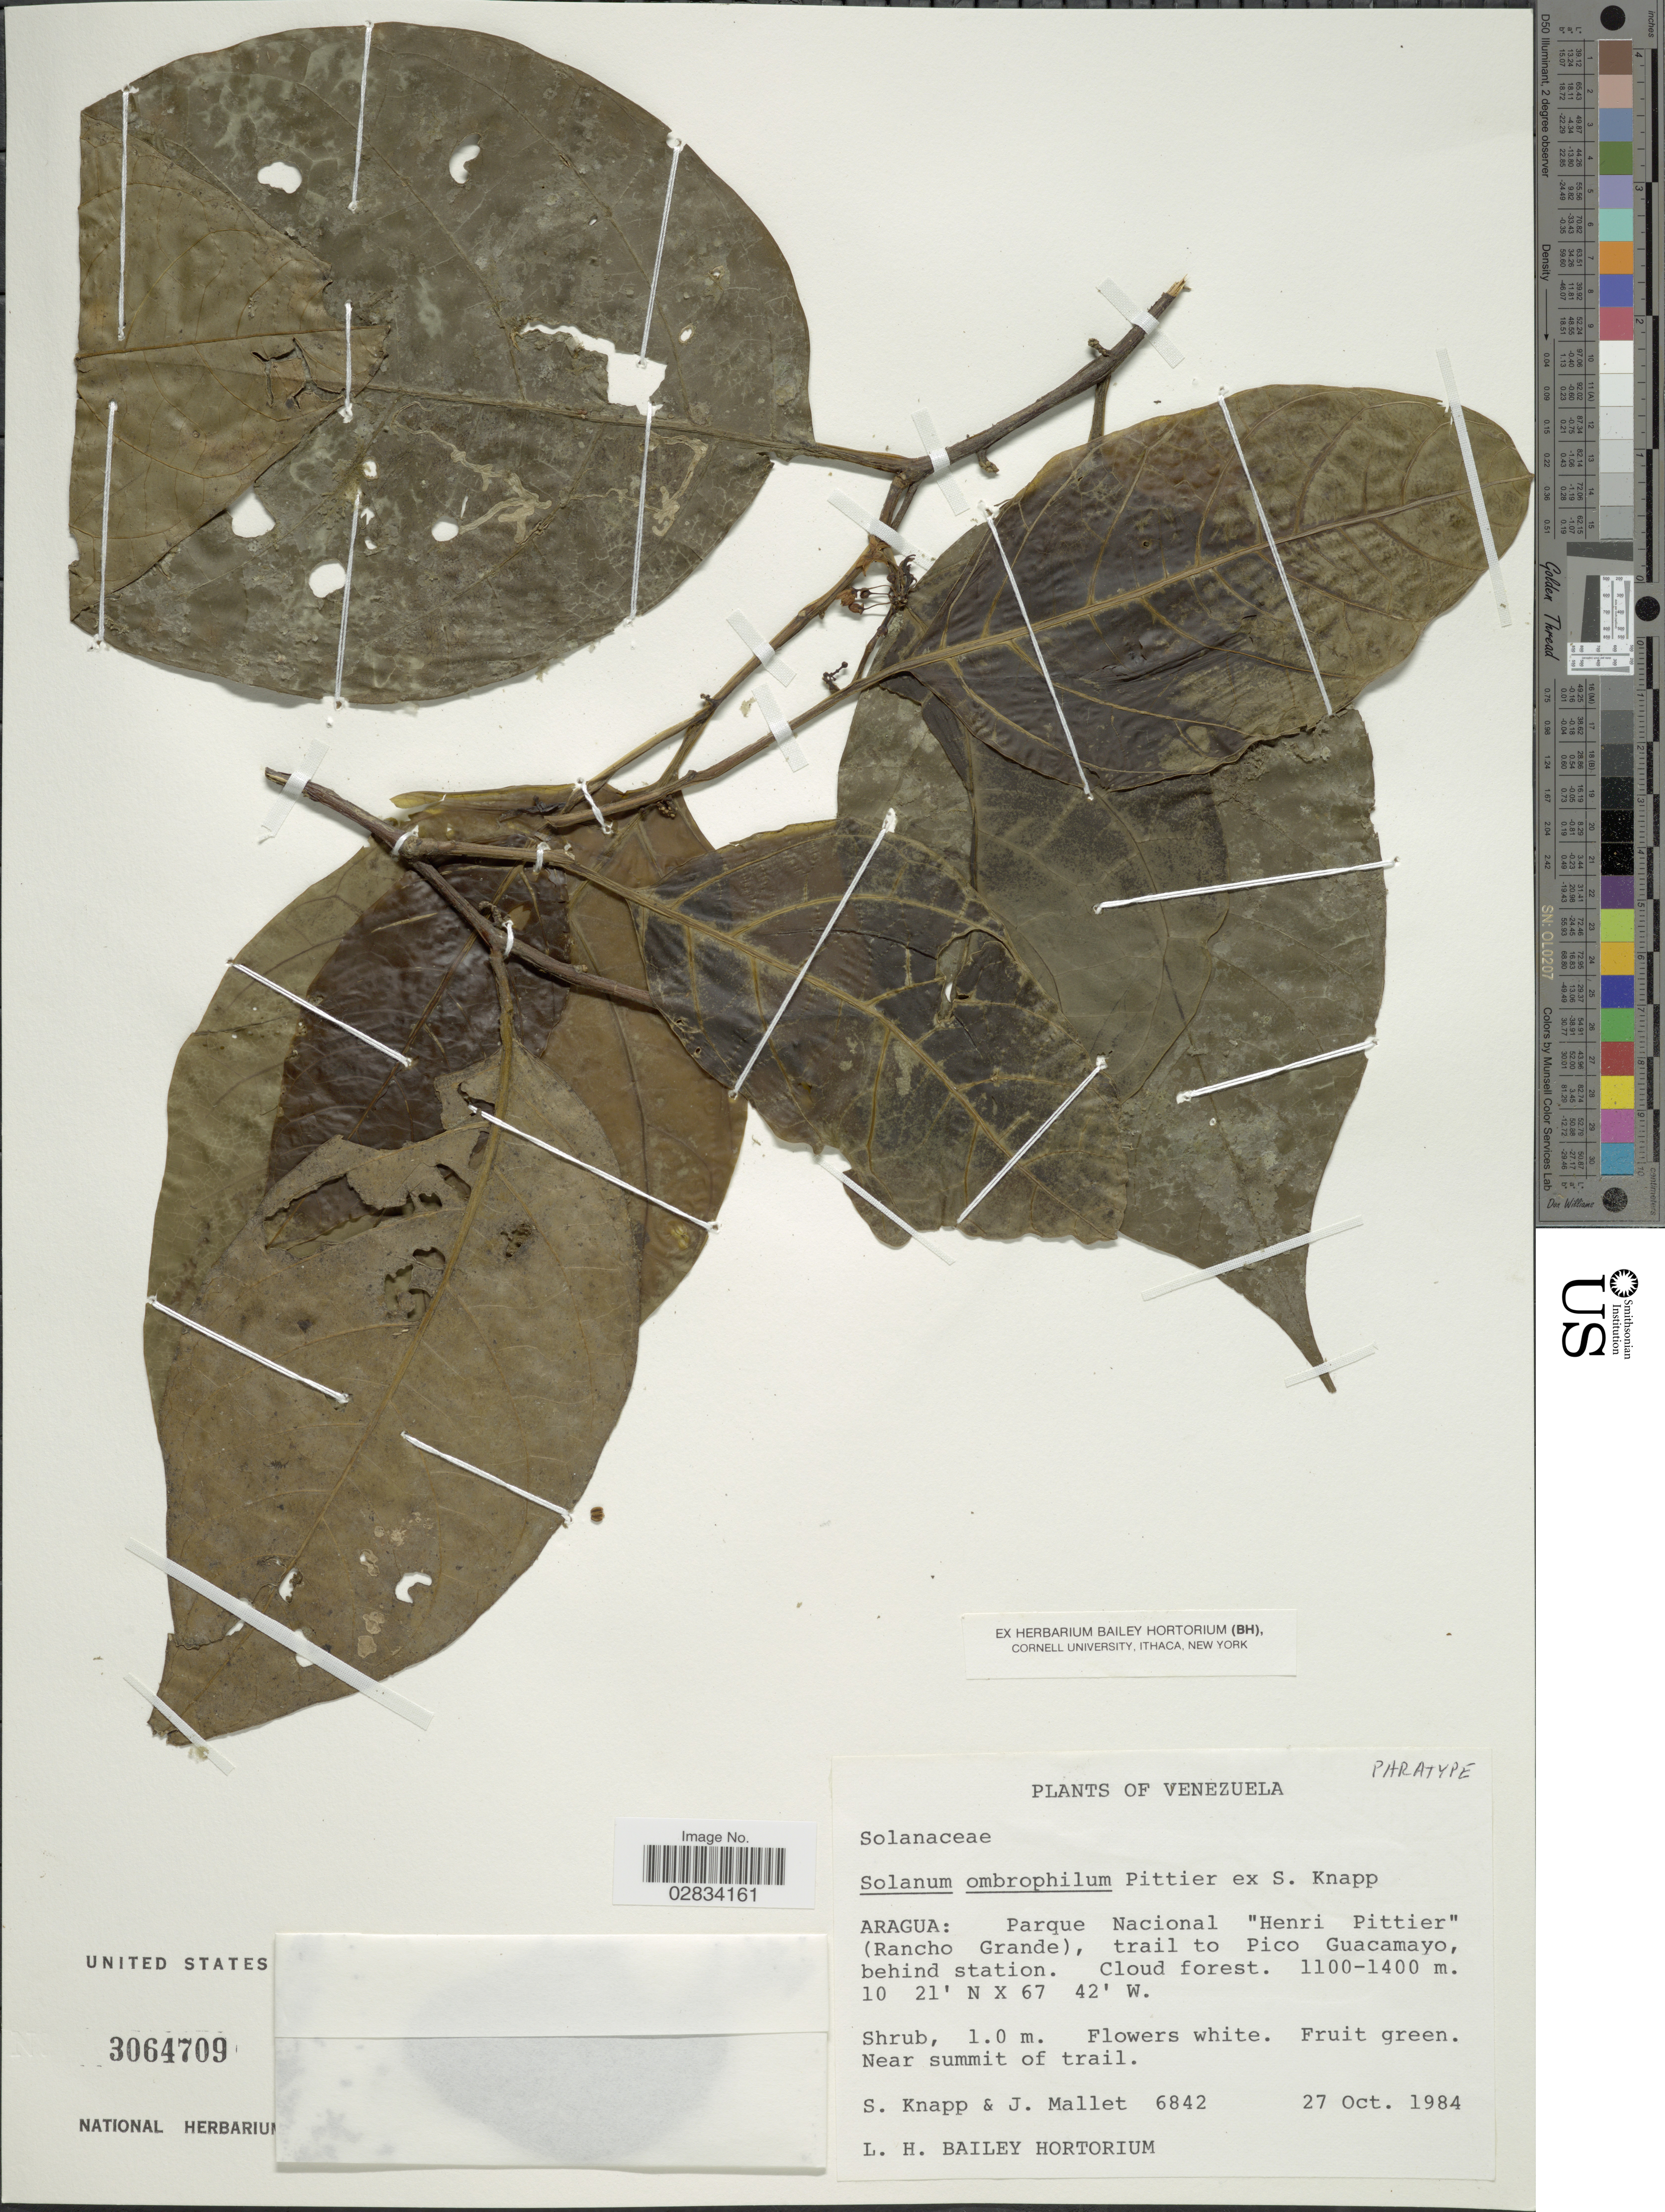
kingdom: Plantae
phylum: Tracheophyta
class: Magnoliopsida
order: Solanales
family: Solanaceae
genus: Solanum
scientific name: Solanum ombrophilum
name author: Pittier ex S. Knapp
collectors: S. Knapp & J. Mallet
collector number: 6842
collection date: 1984-10-27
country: Venezuela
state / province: Aragua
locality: Parque Nacional 'Henri Pittier' (Rancho Grande), trail to Pico Guacamayo, behind station.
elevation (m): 1100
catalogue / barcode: US 3064709